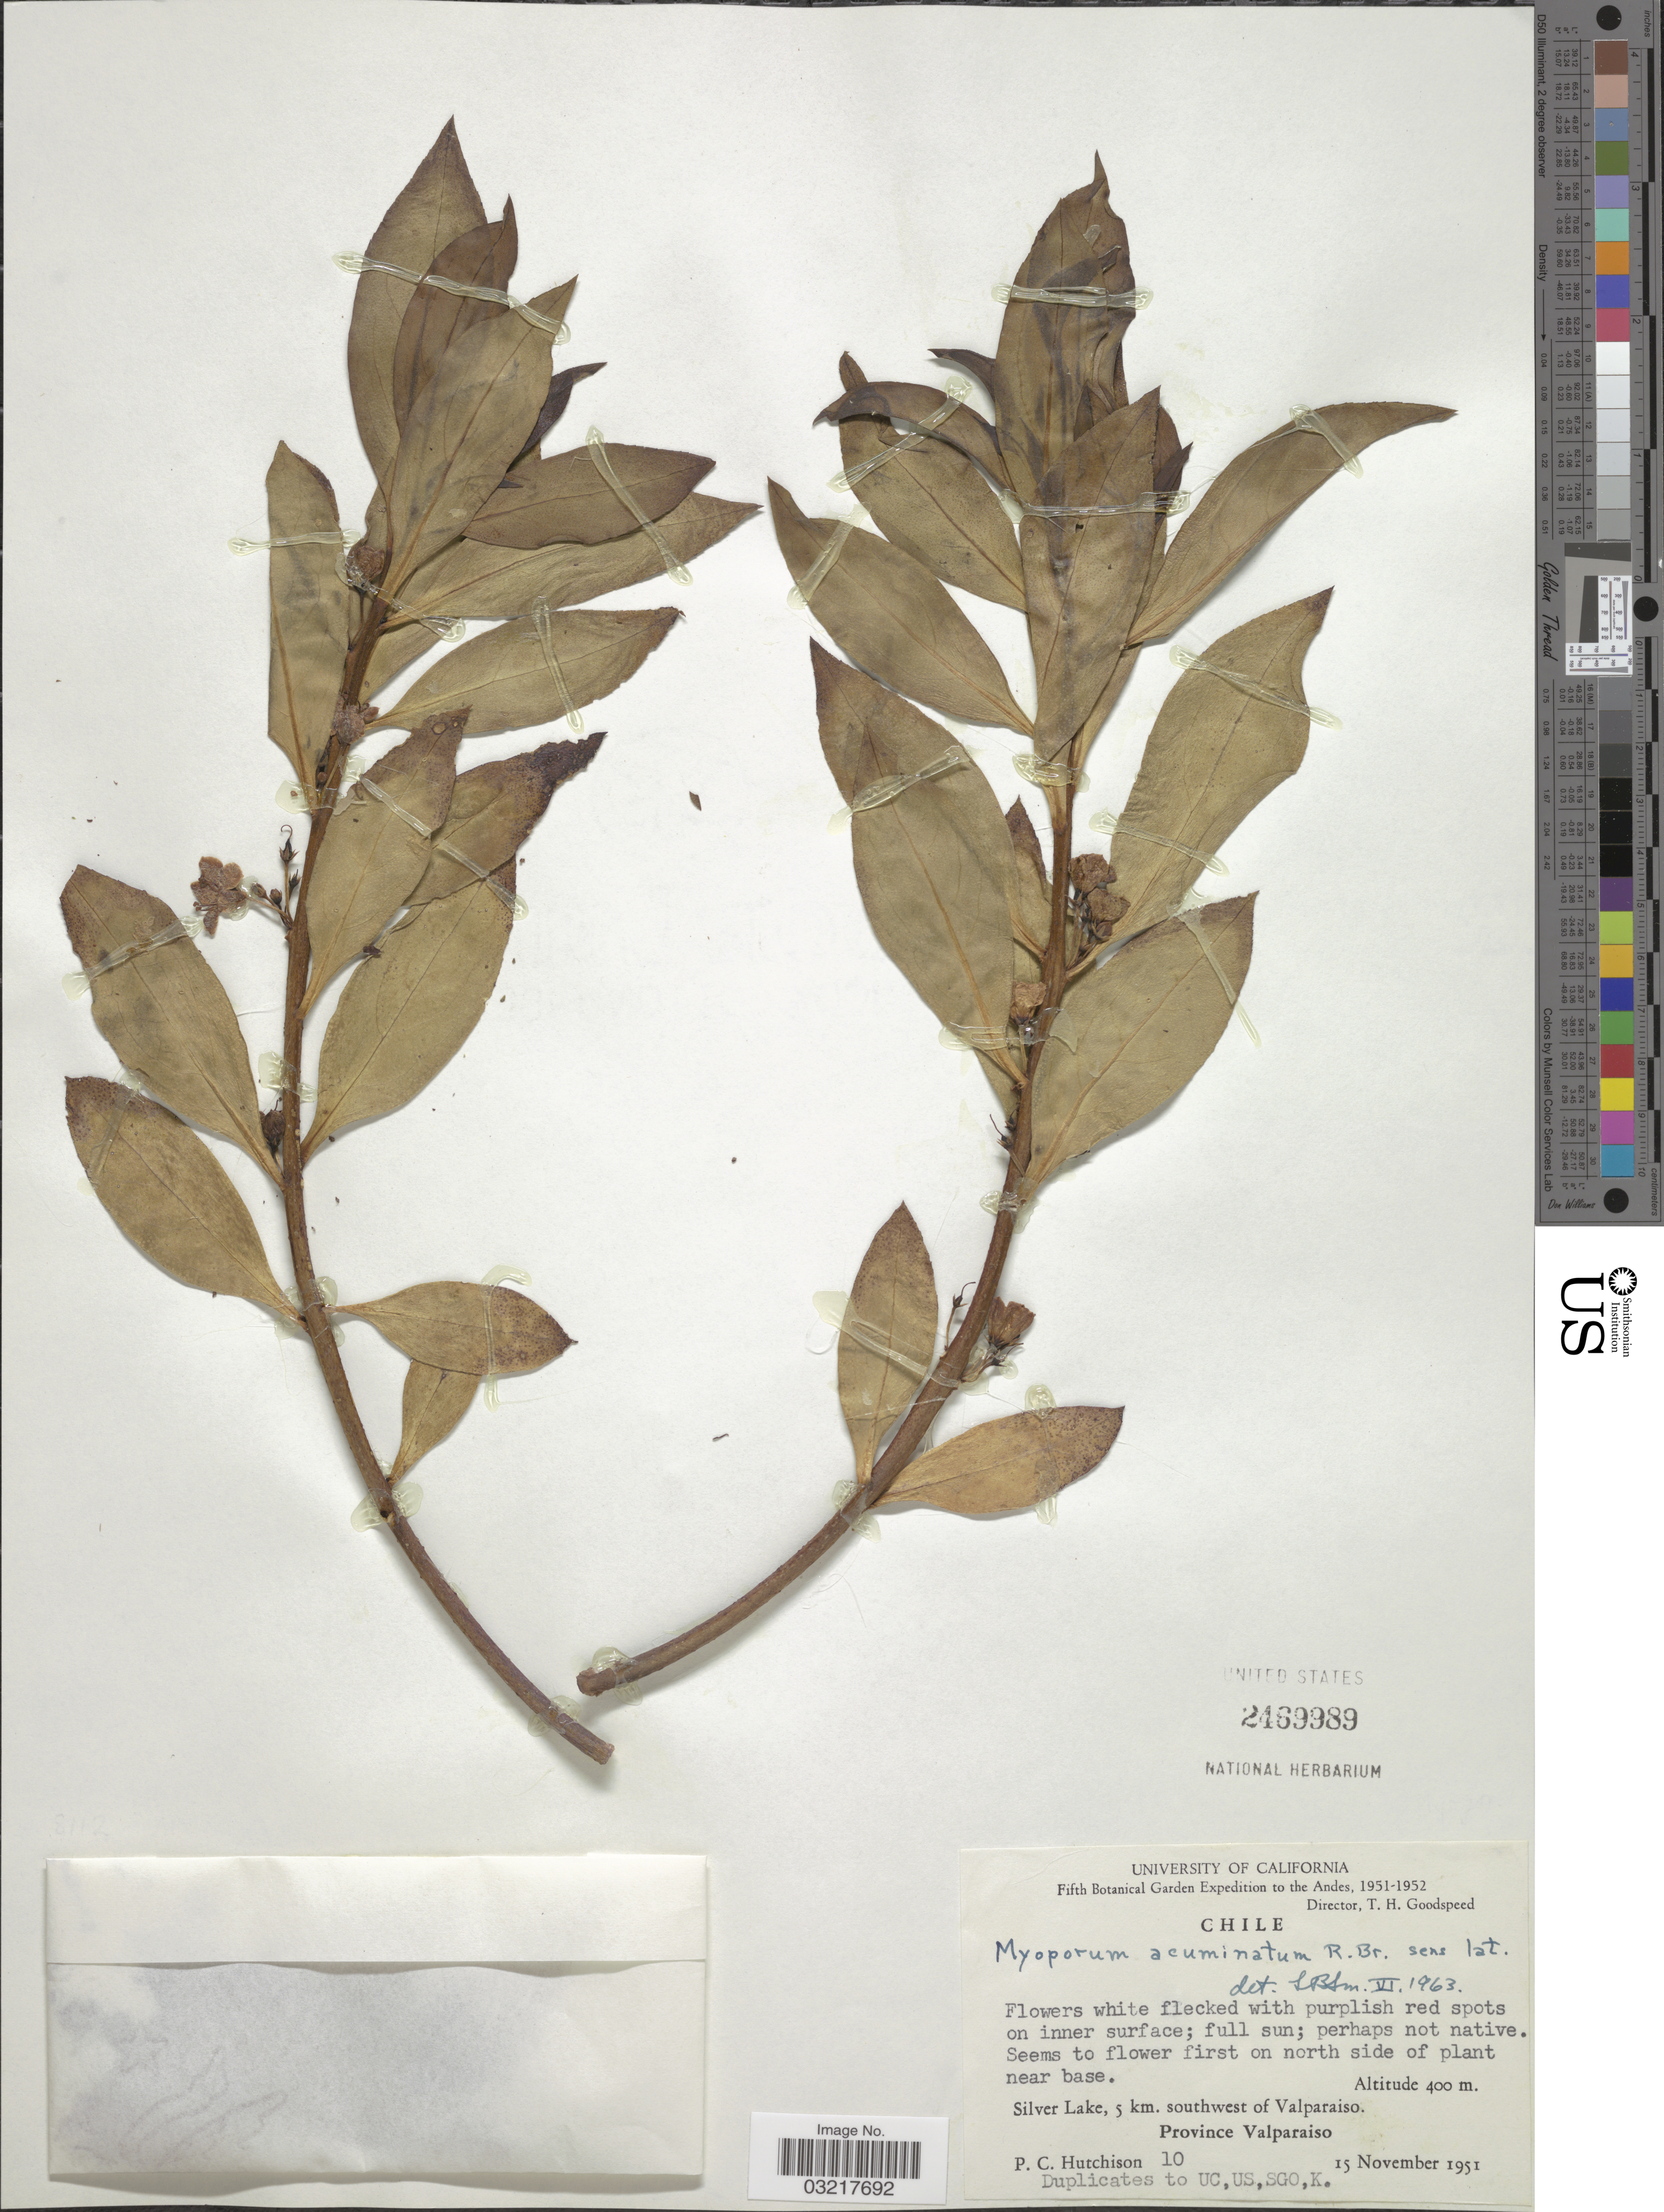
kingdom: Plantae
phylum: Tracheophyta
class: Magnoliopsida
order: Lamiales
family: Scrophulariaceae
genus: Myoporum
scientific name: Myoporum acuminatum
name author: R. Br.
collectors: P. C. Hutchison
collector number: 10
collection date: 1951-11-15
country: Chile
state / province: Valparaíso (V)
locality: Andes. Silver Lake, 5 km. southwest of Valparaiso.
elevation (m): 400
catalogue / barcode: US 2469989